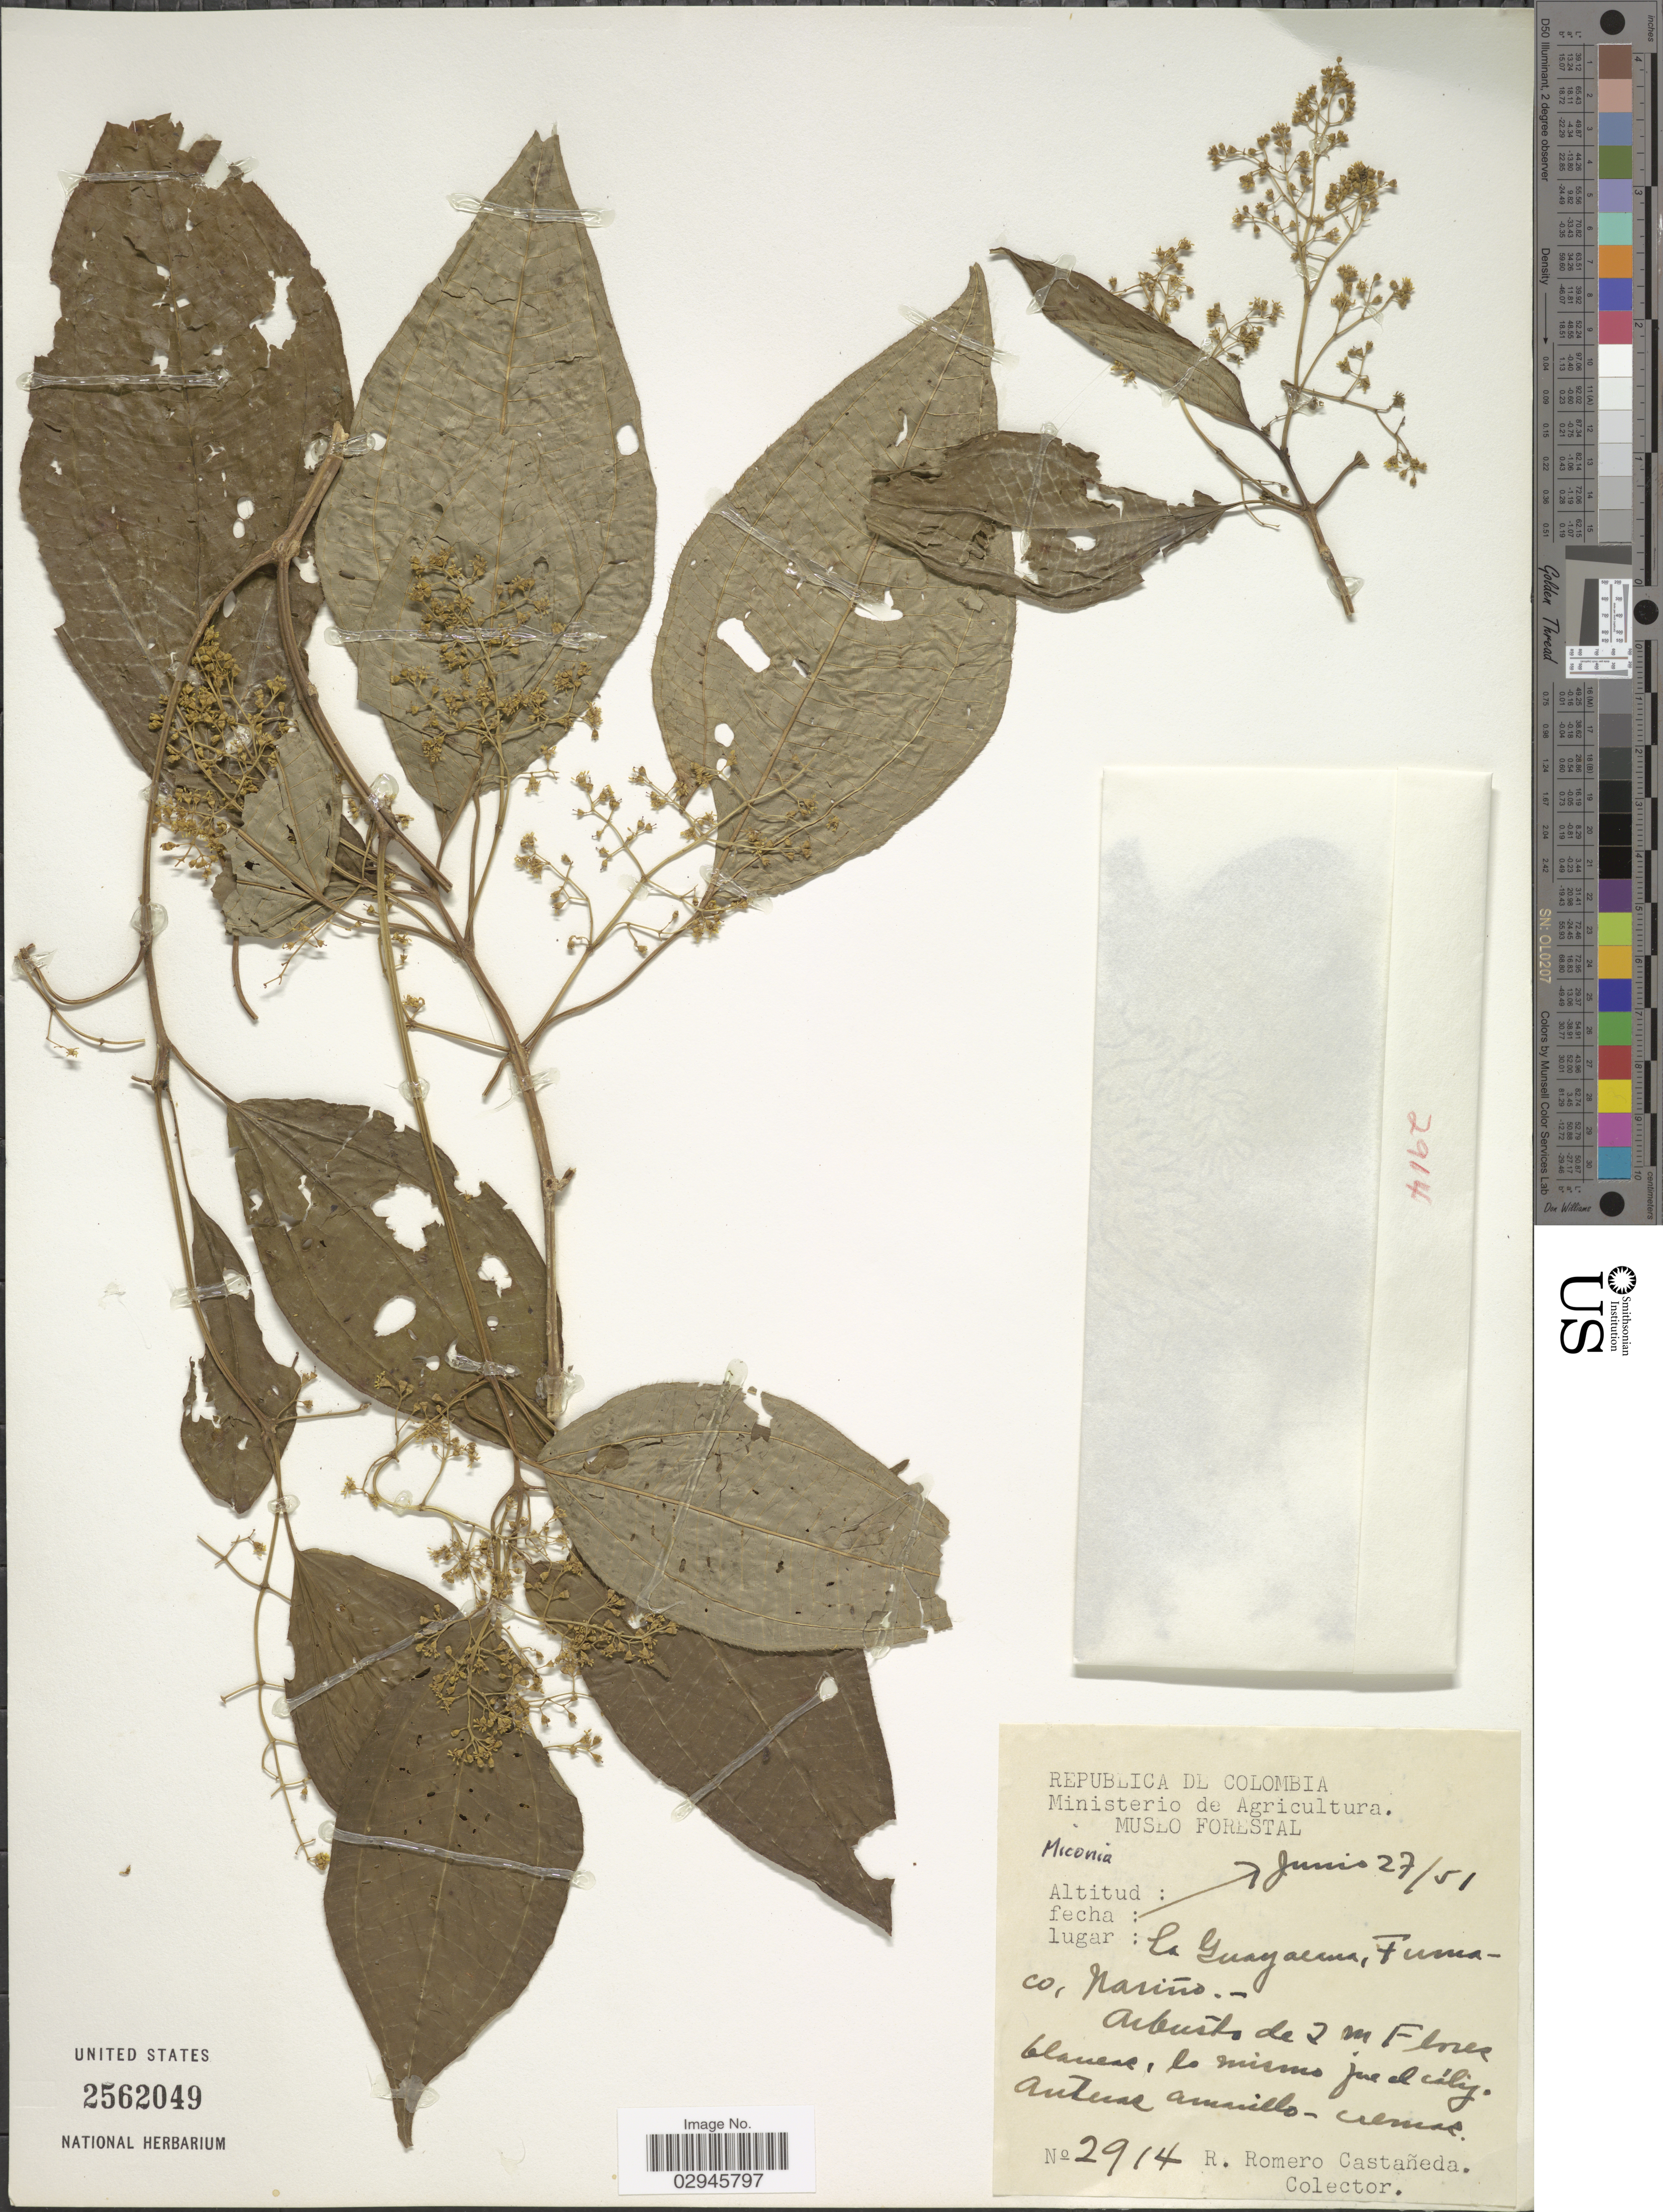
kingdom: Plantae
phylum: Tracheophyta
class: Magnoliopsida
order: Myrtales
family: Melastomataceae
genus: Miconia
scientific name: Miconia sp.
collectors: R. Romero Castañeda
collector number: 2914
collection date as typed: Transcribed d/m/y: 27/6/51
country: Colombia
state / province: Nariño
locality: La Guayacma, Tumaco.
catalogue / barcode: US 2562049